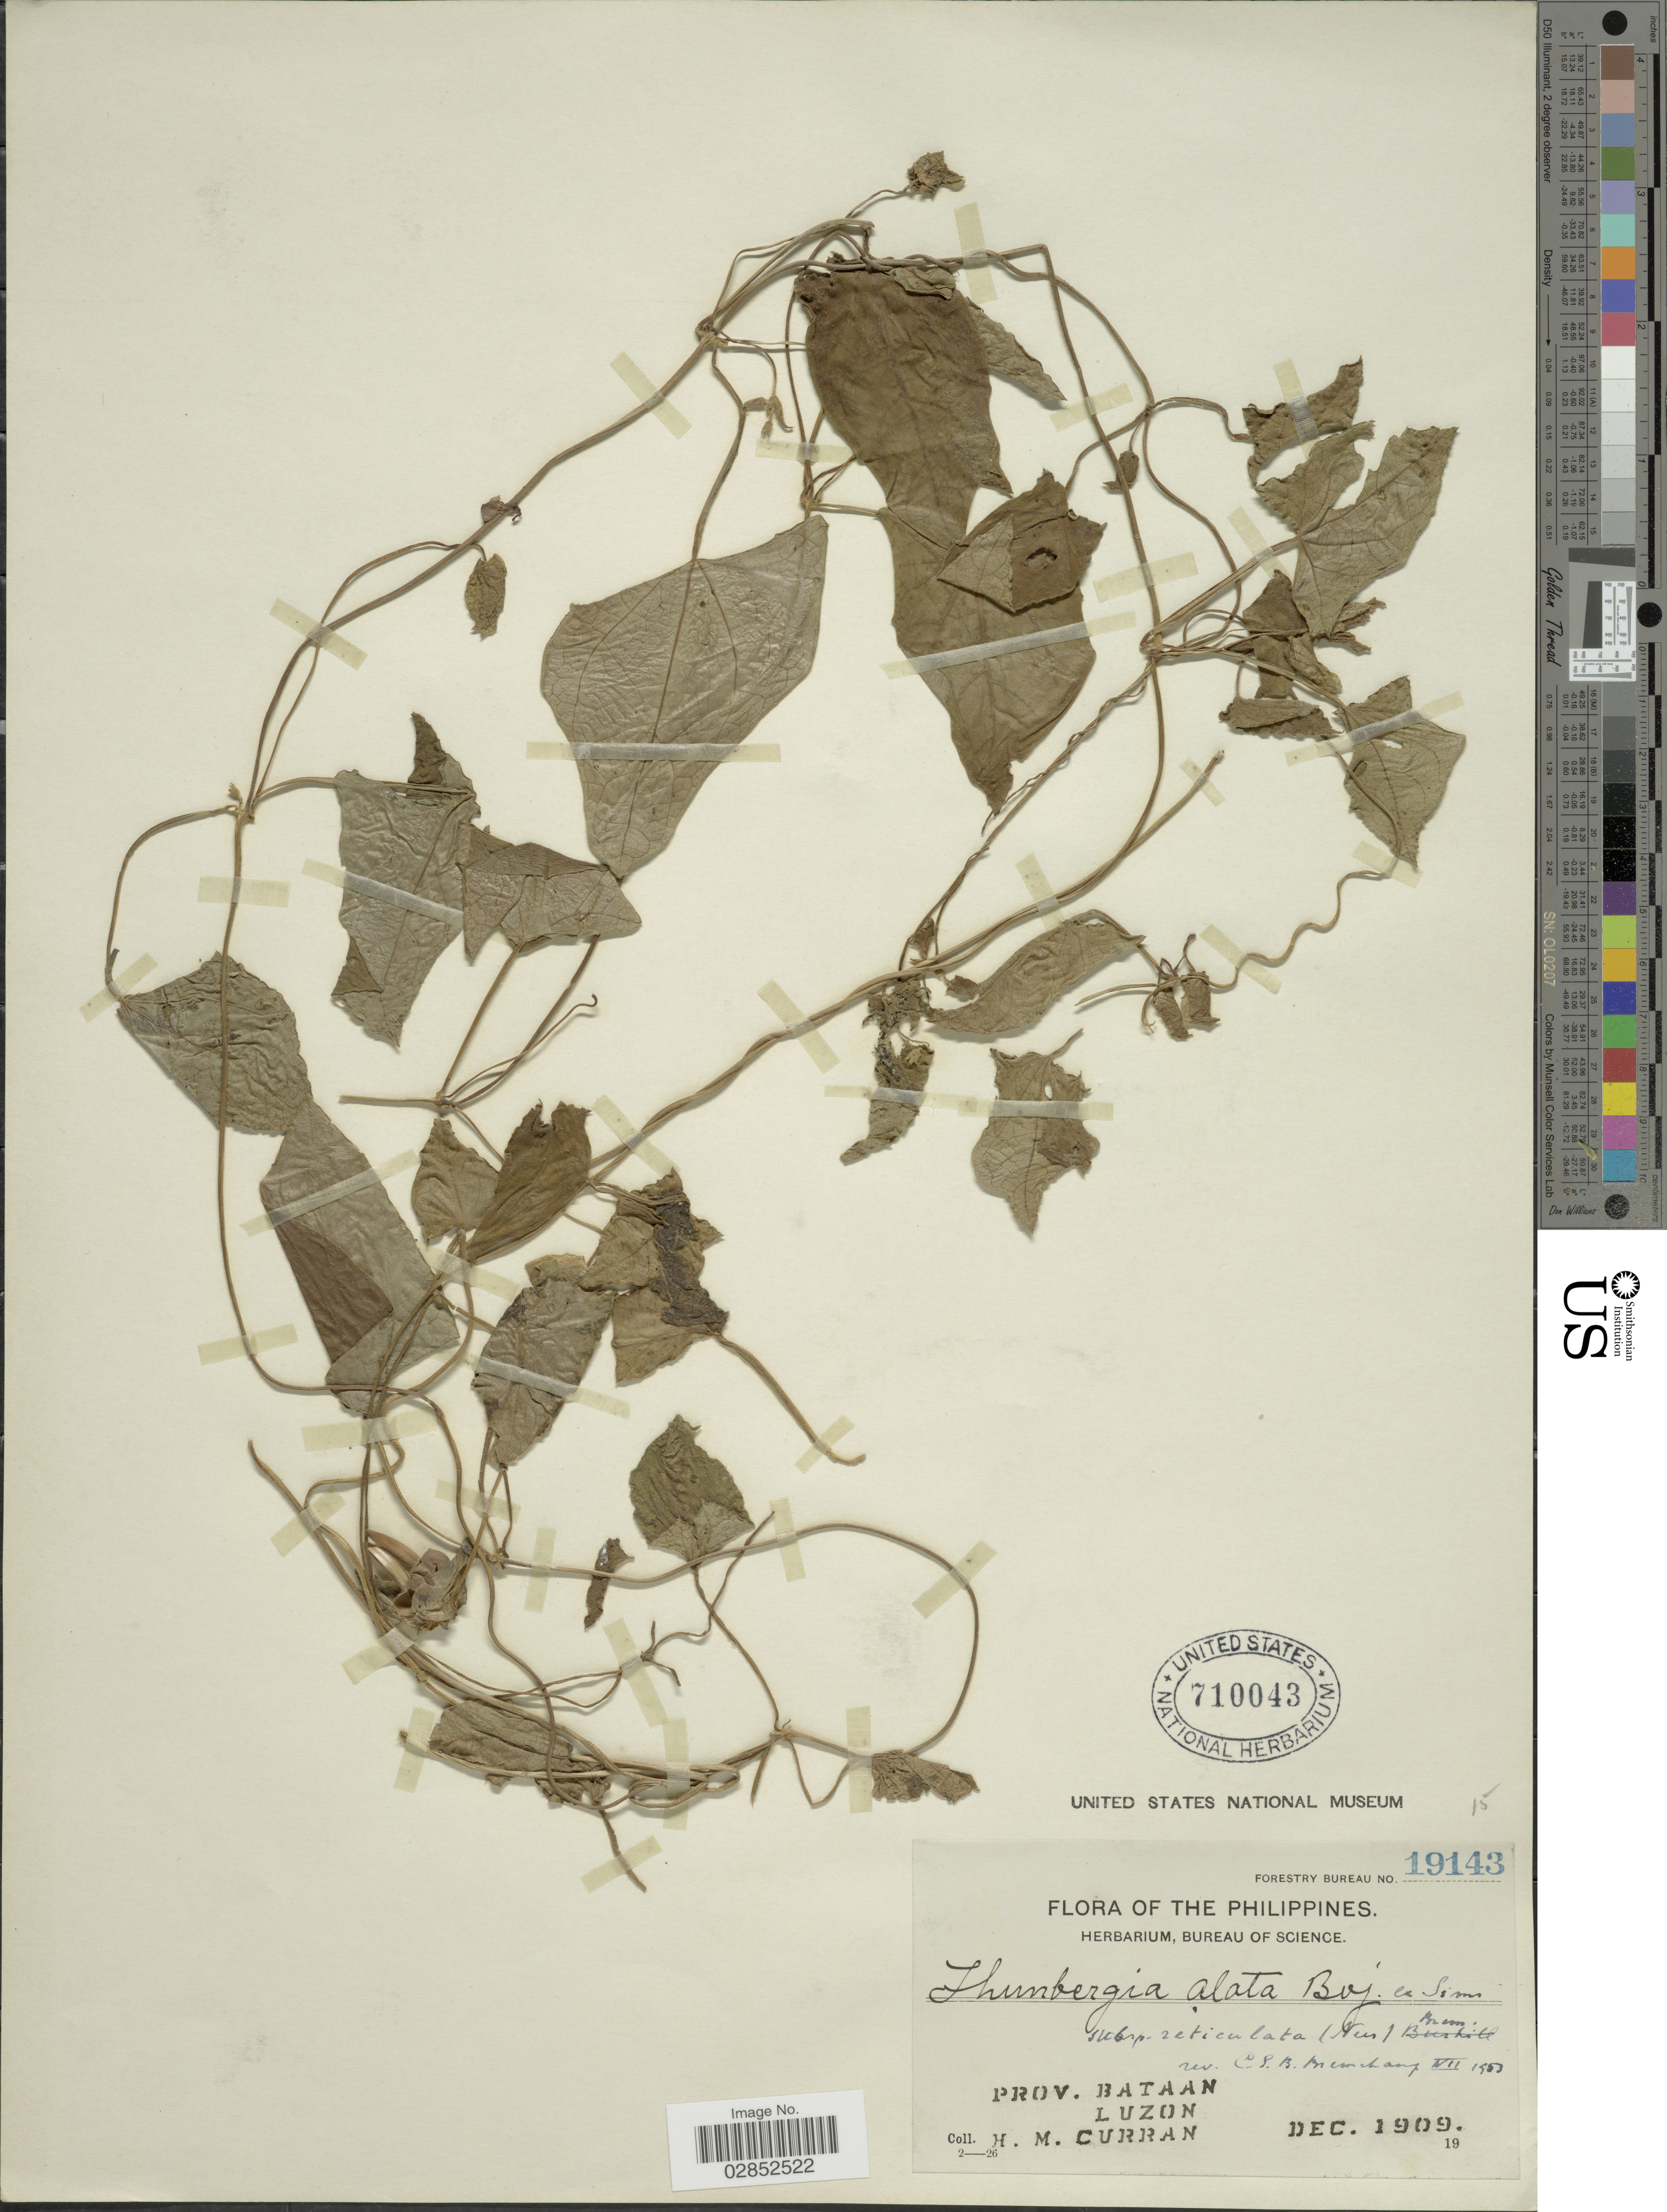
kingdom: Plantae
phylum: Tracheophyta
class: Magnoliopsida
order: Lamiales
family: Acanthaceae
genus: Thunbergia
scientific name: Thunbergia alata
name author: Bojer ex Sims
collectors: H. M. Curran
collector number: Forestry Bureau 19143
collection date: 1909-12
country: Philippines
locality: Prov. Bataan, Luzon.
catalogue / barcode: US 710043